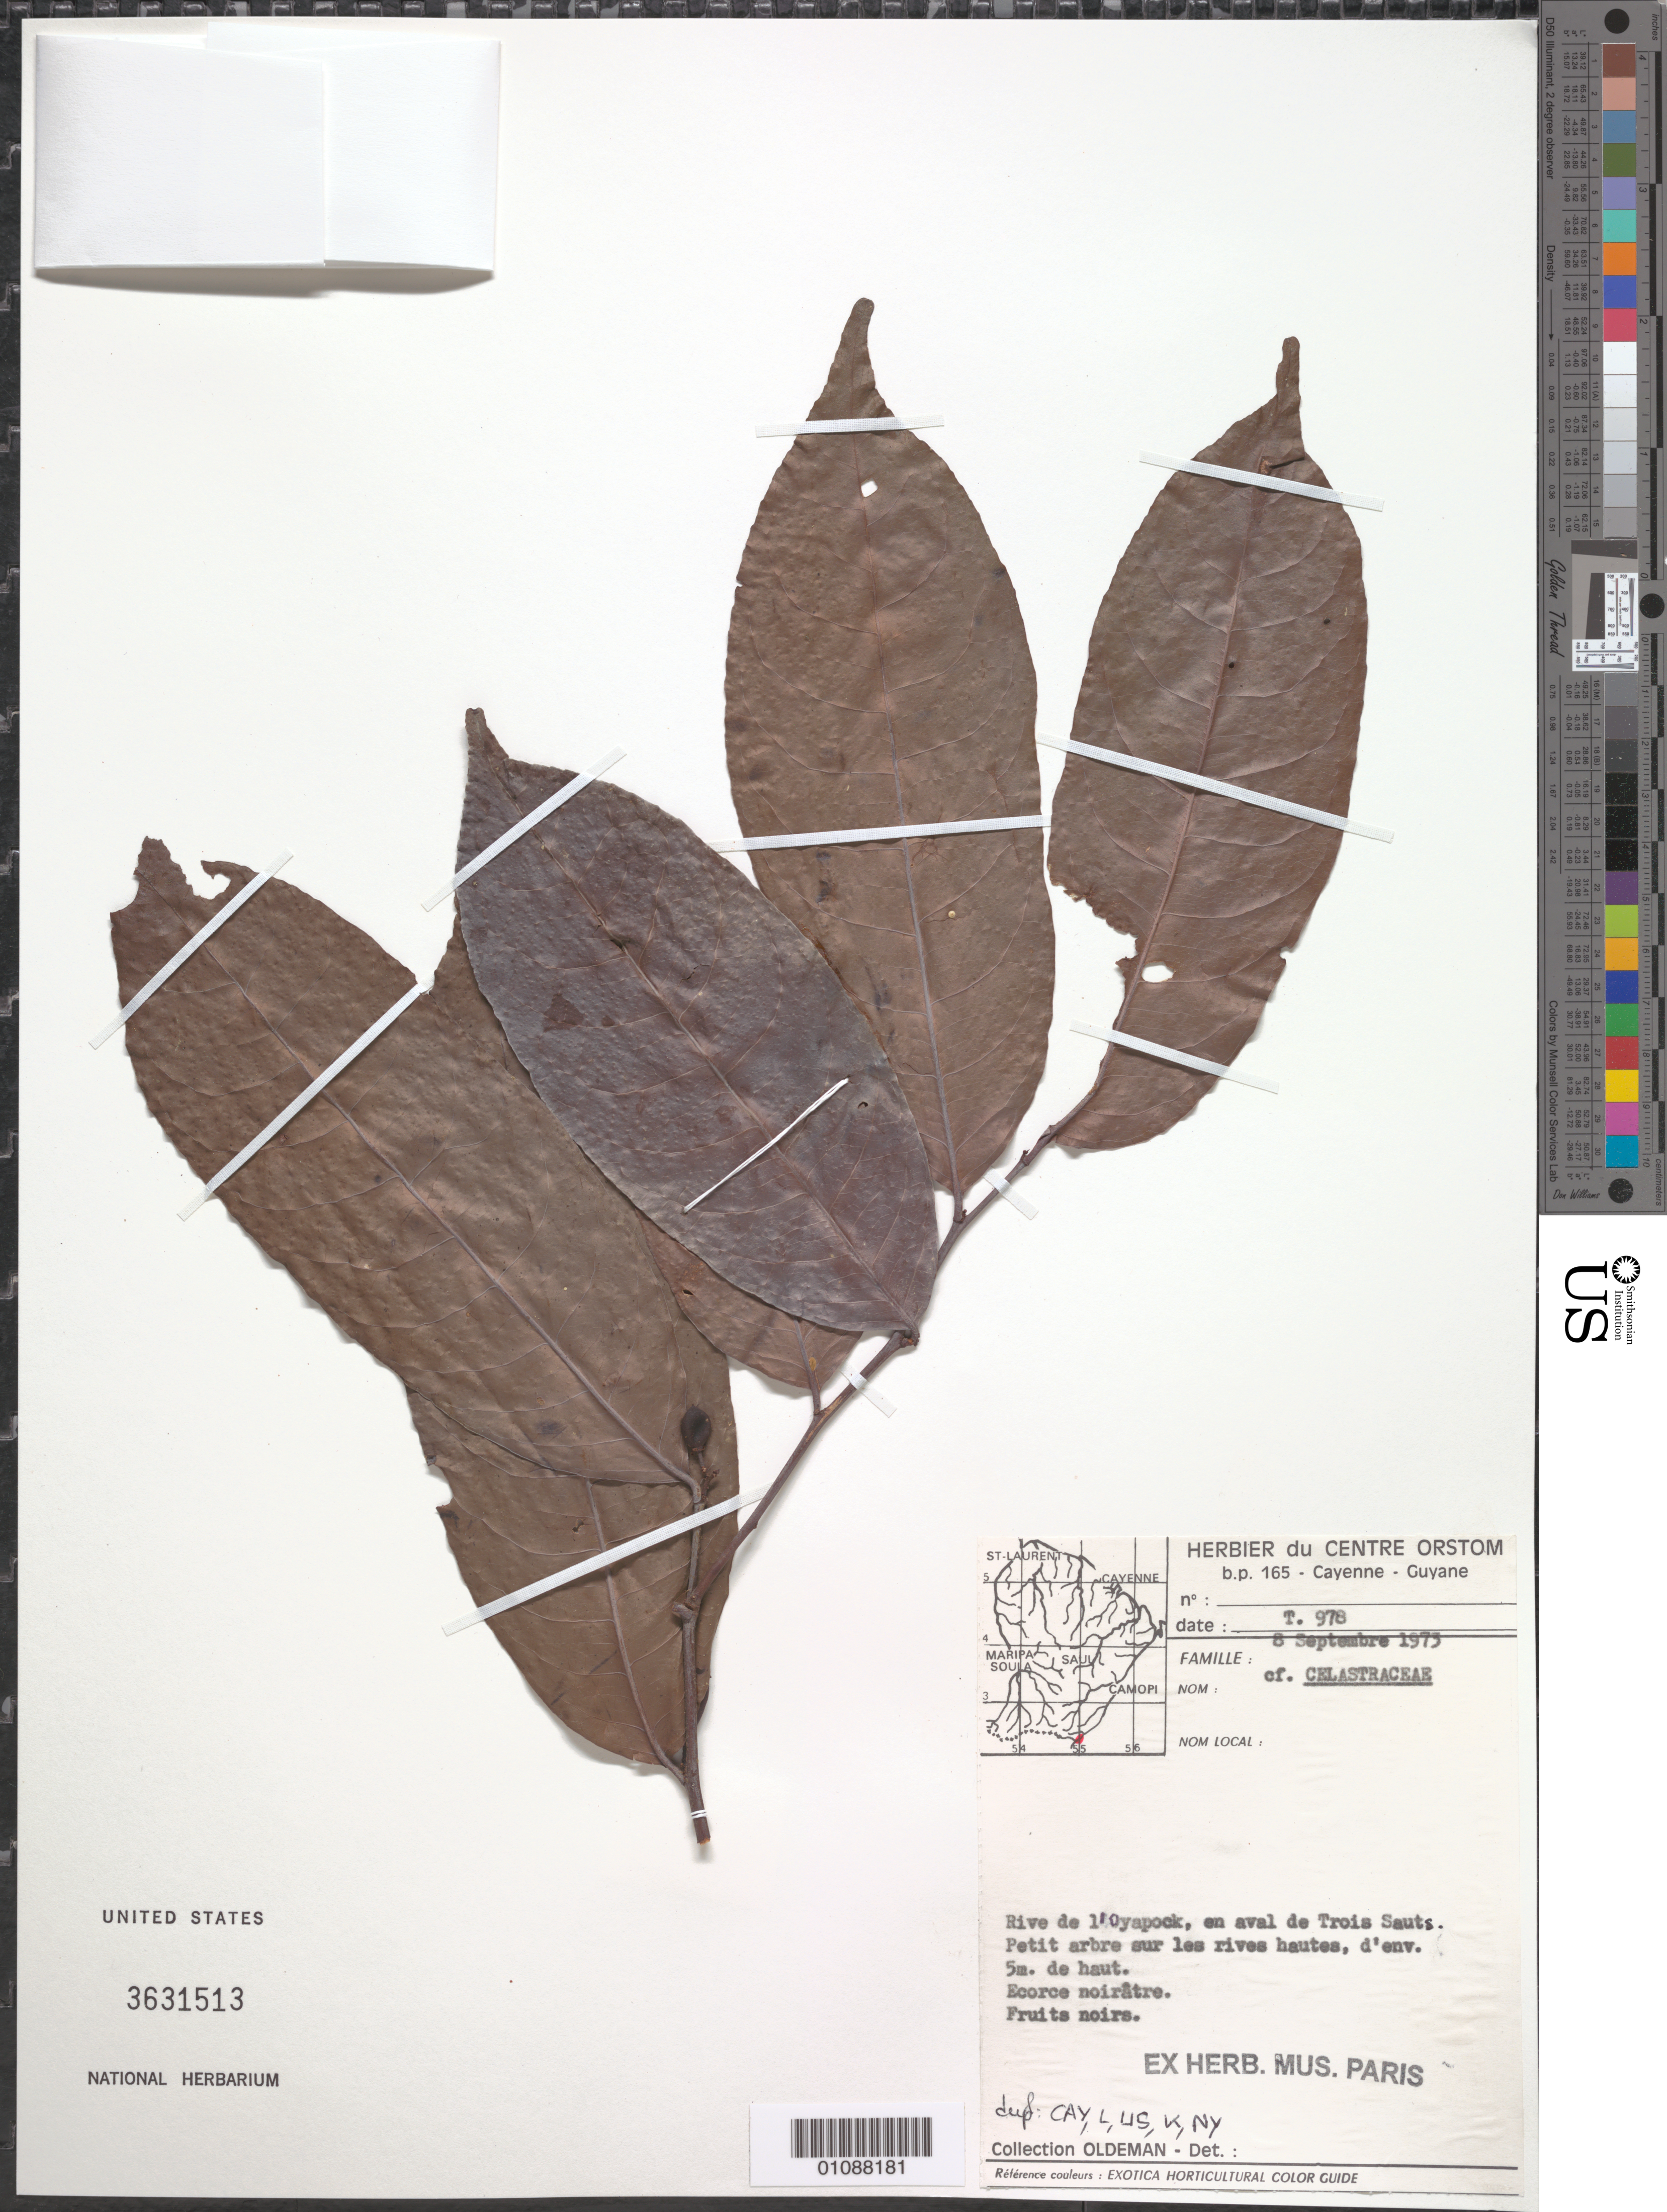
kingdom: Plantae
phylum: Tracheophyta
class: Magnoliopsida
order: Celastrales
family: Celastraceae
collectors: R. Oldeman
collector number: T 978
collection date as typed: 8-Sep-73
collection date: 1973-09-08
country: French Guiana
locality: Oyapock, en aval de Trois Sauts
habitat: Rives hautes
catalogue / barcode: US 3631513